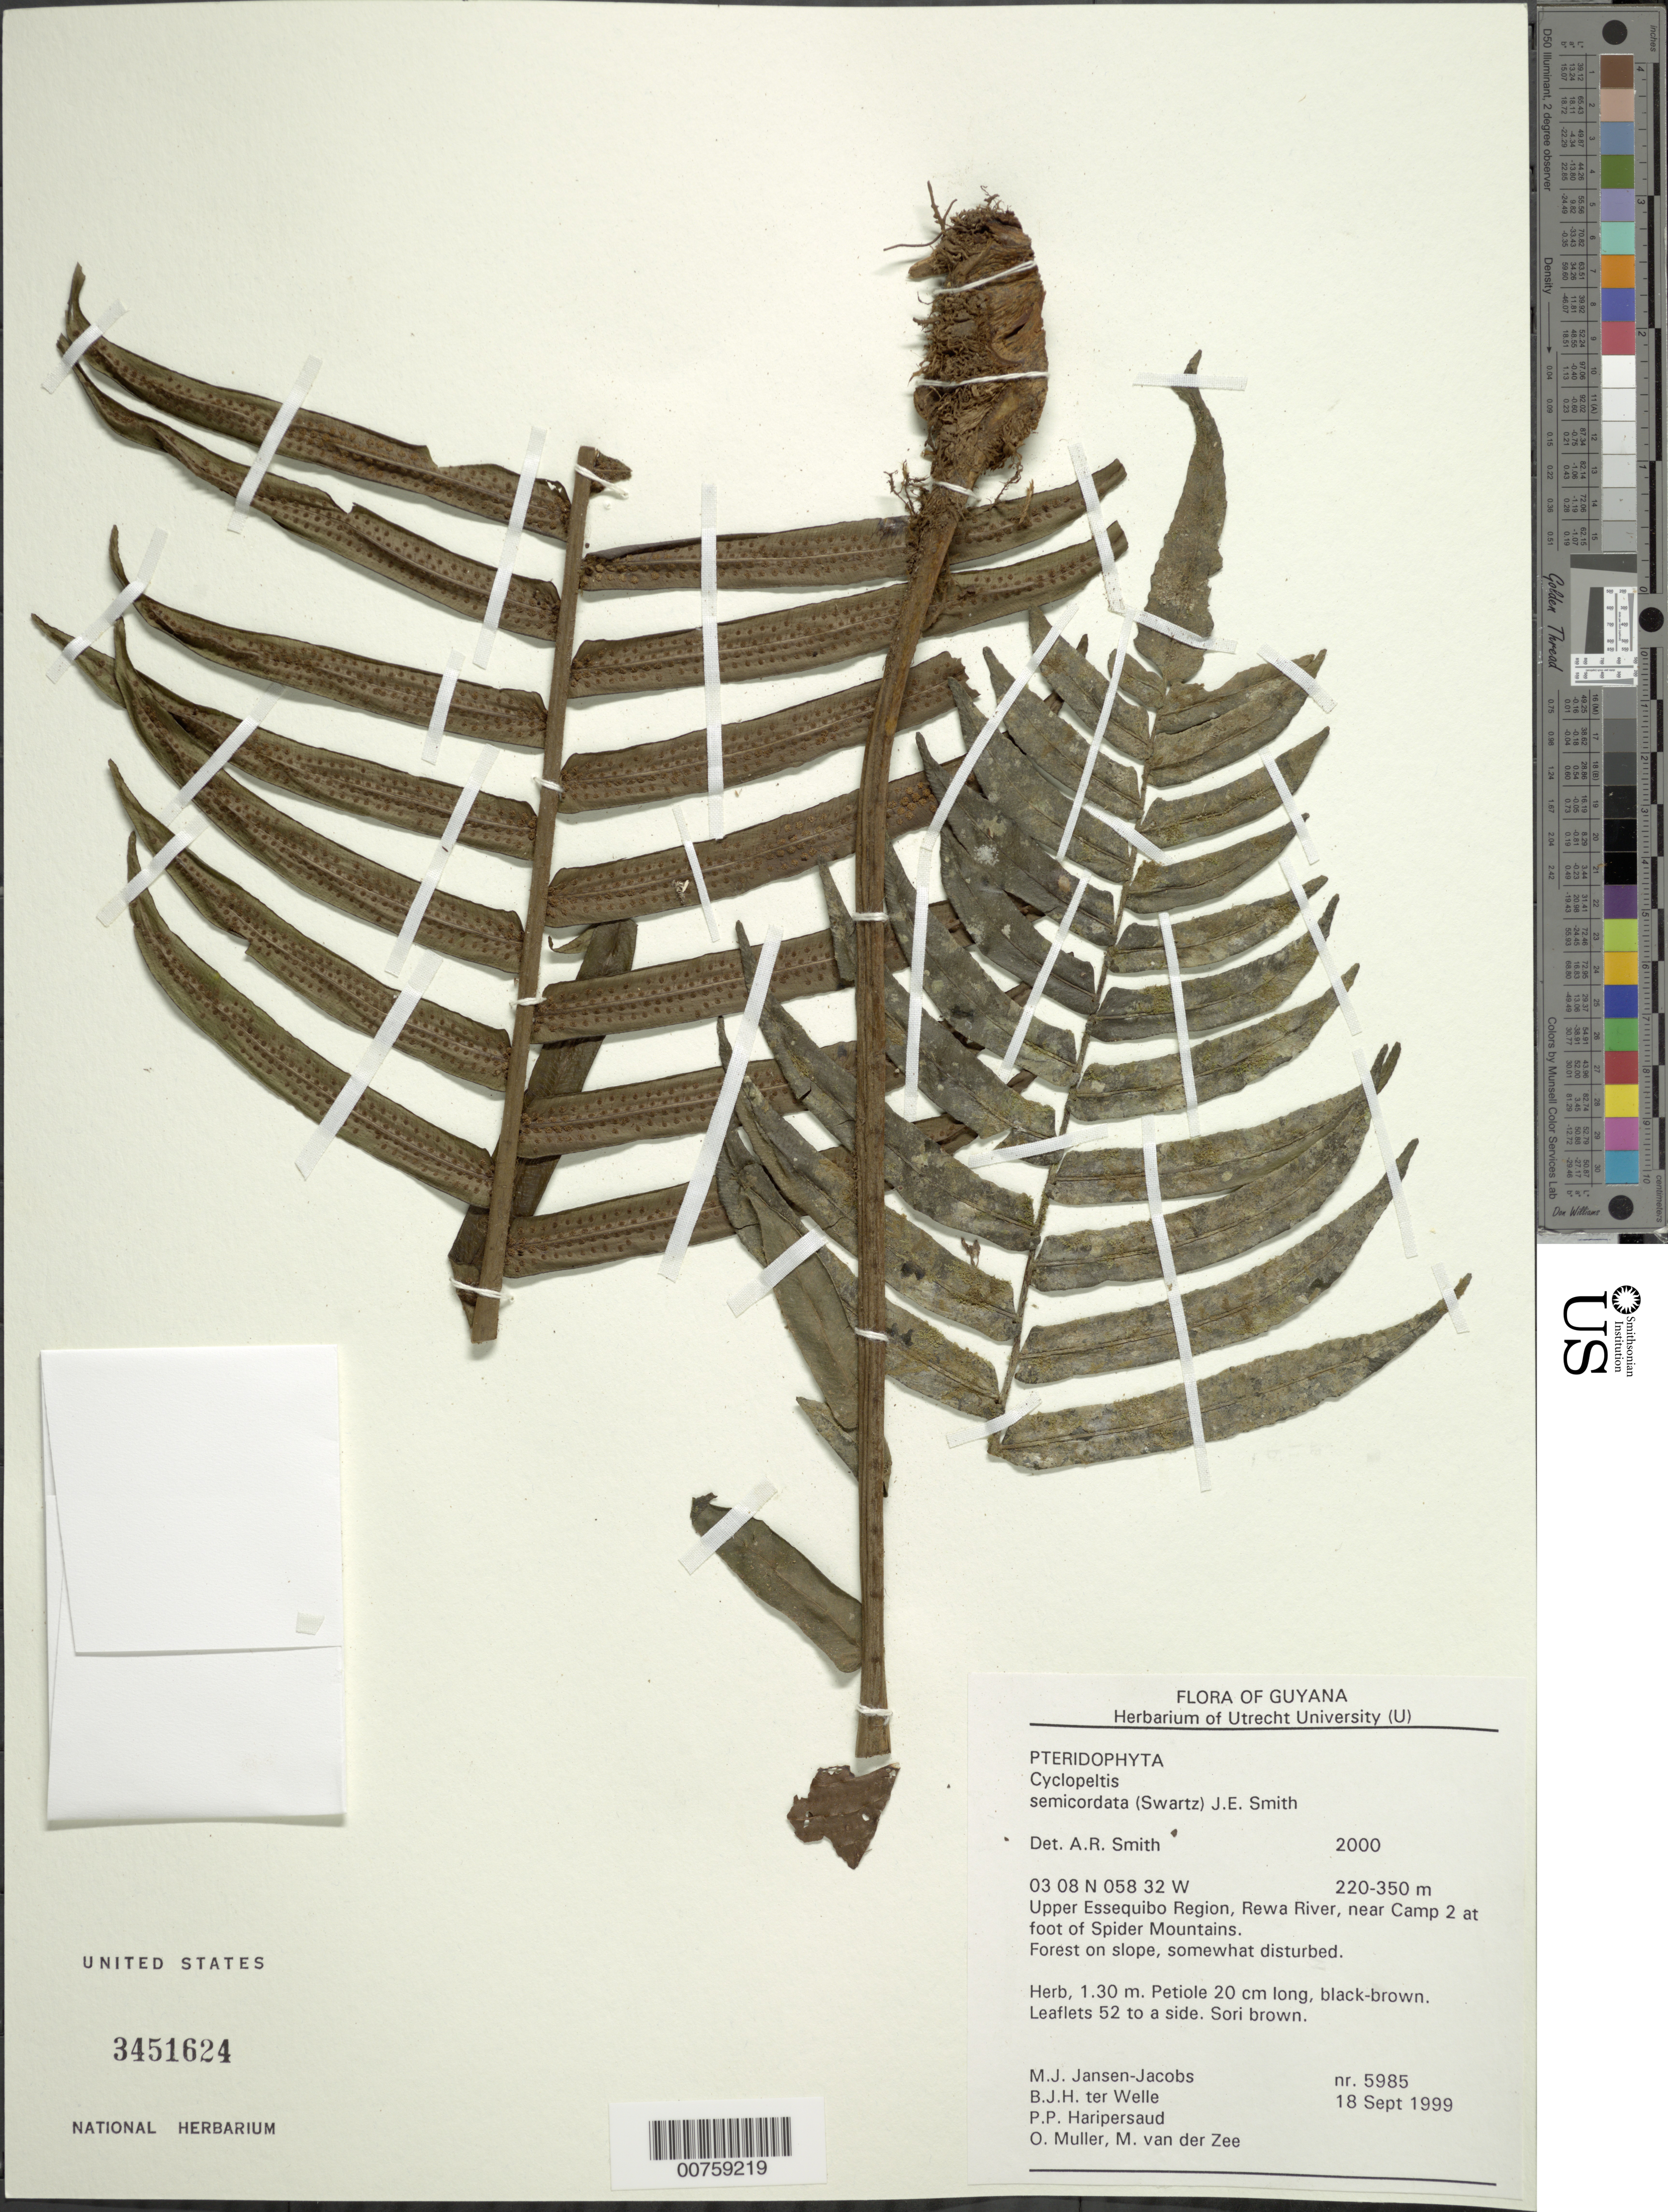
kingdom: Plantae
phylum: Tracheophyta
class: Polypodiopsida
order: Polypodiales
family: Lomariopsidaceae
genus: Cyclopeltis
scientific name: Cyclopeltis semicordata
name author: (Sw.) J. Sm.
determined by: Smith, Alan R., (UC)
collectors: M. J. Jansen-Jacobs, B. Welle, P. Haripersaud, O. Muller & M. van der Zee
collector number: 5985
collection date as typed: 18-Sep-99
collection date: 1999-09-18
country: Guyana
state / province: U. Takutu-U. Essequibo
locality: Rewa River, at foot of Spider Mts., near camp 2, Upper Essequibo Region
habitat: Forest on slope, somewhat disturbed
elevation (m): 220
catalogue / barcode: US 3451624